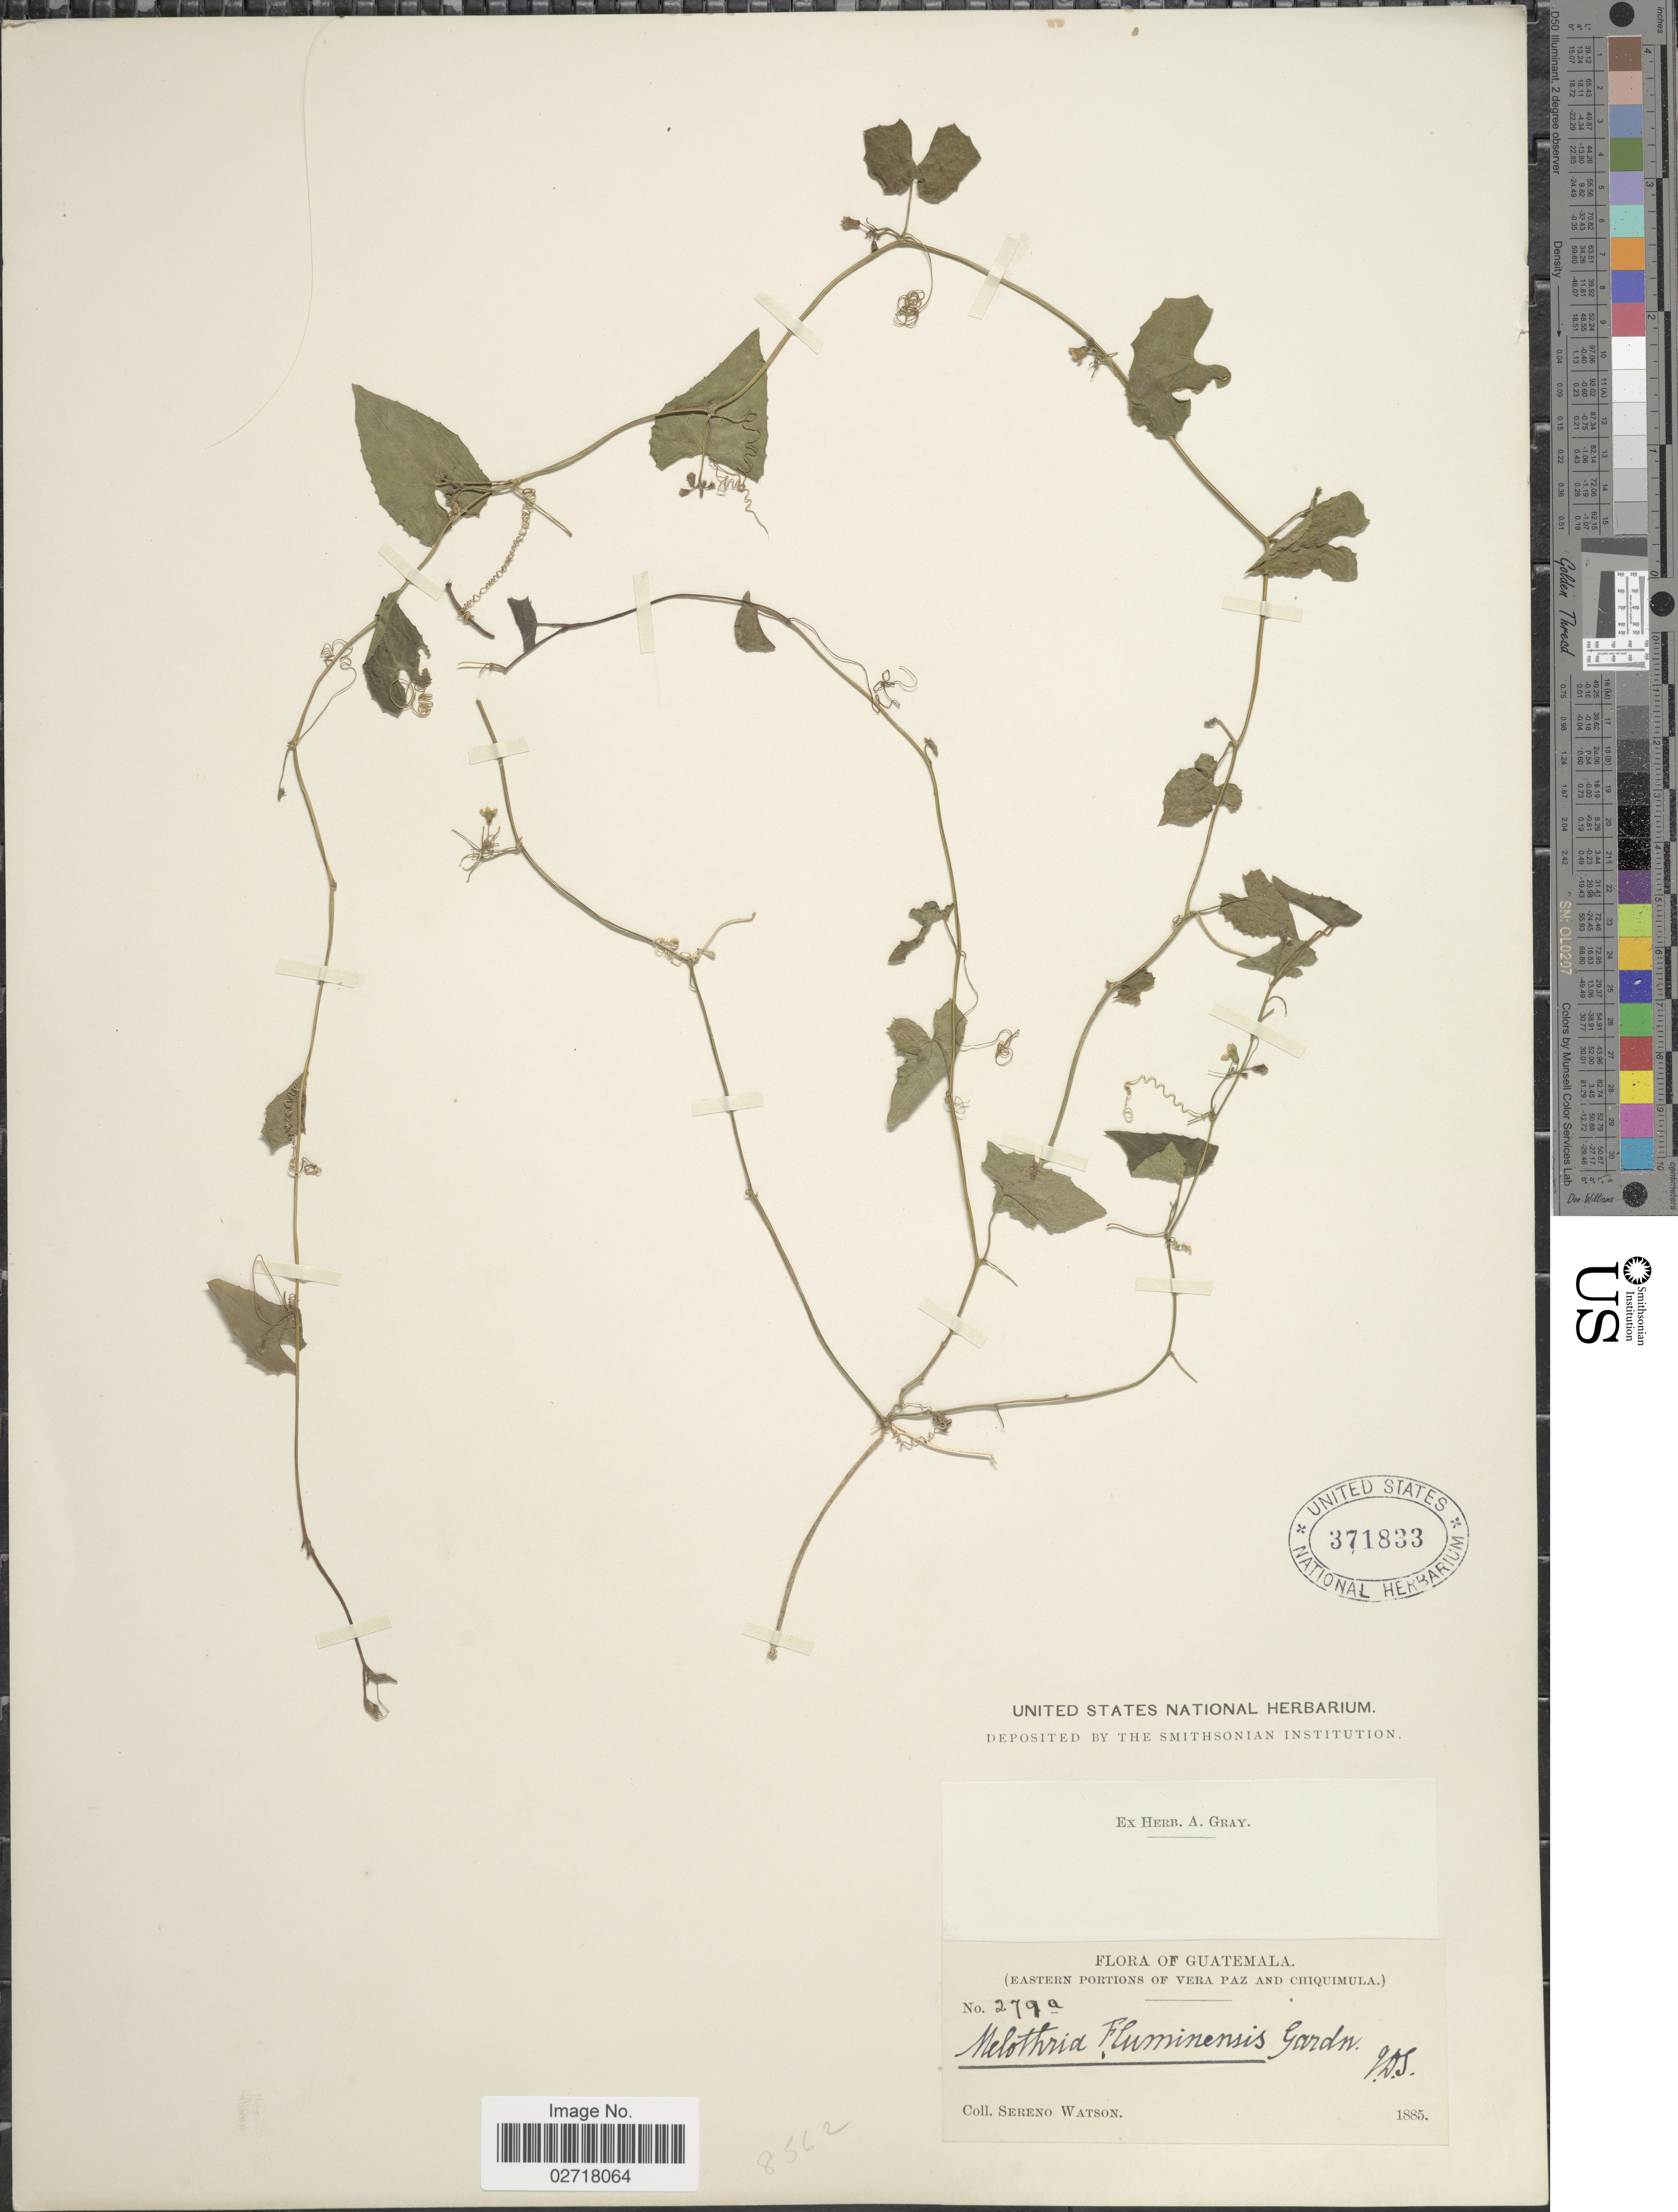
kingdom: Plantae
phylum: Tracheophyta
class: Magnoliopsida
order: Cucurbitales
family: Cucurbitaceae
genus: Melothria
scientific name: Melothria pendula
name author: L.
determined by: U.S. National Herbarium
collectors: S. Watson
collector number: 279a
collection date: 1895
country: Guatemala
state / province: Chiquimula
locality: Eastern portions of Vera Paz and Chiquimula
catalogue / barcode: US 371833